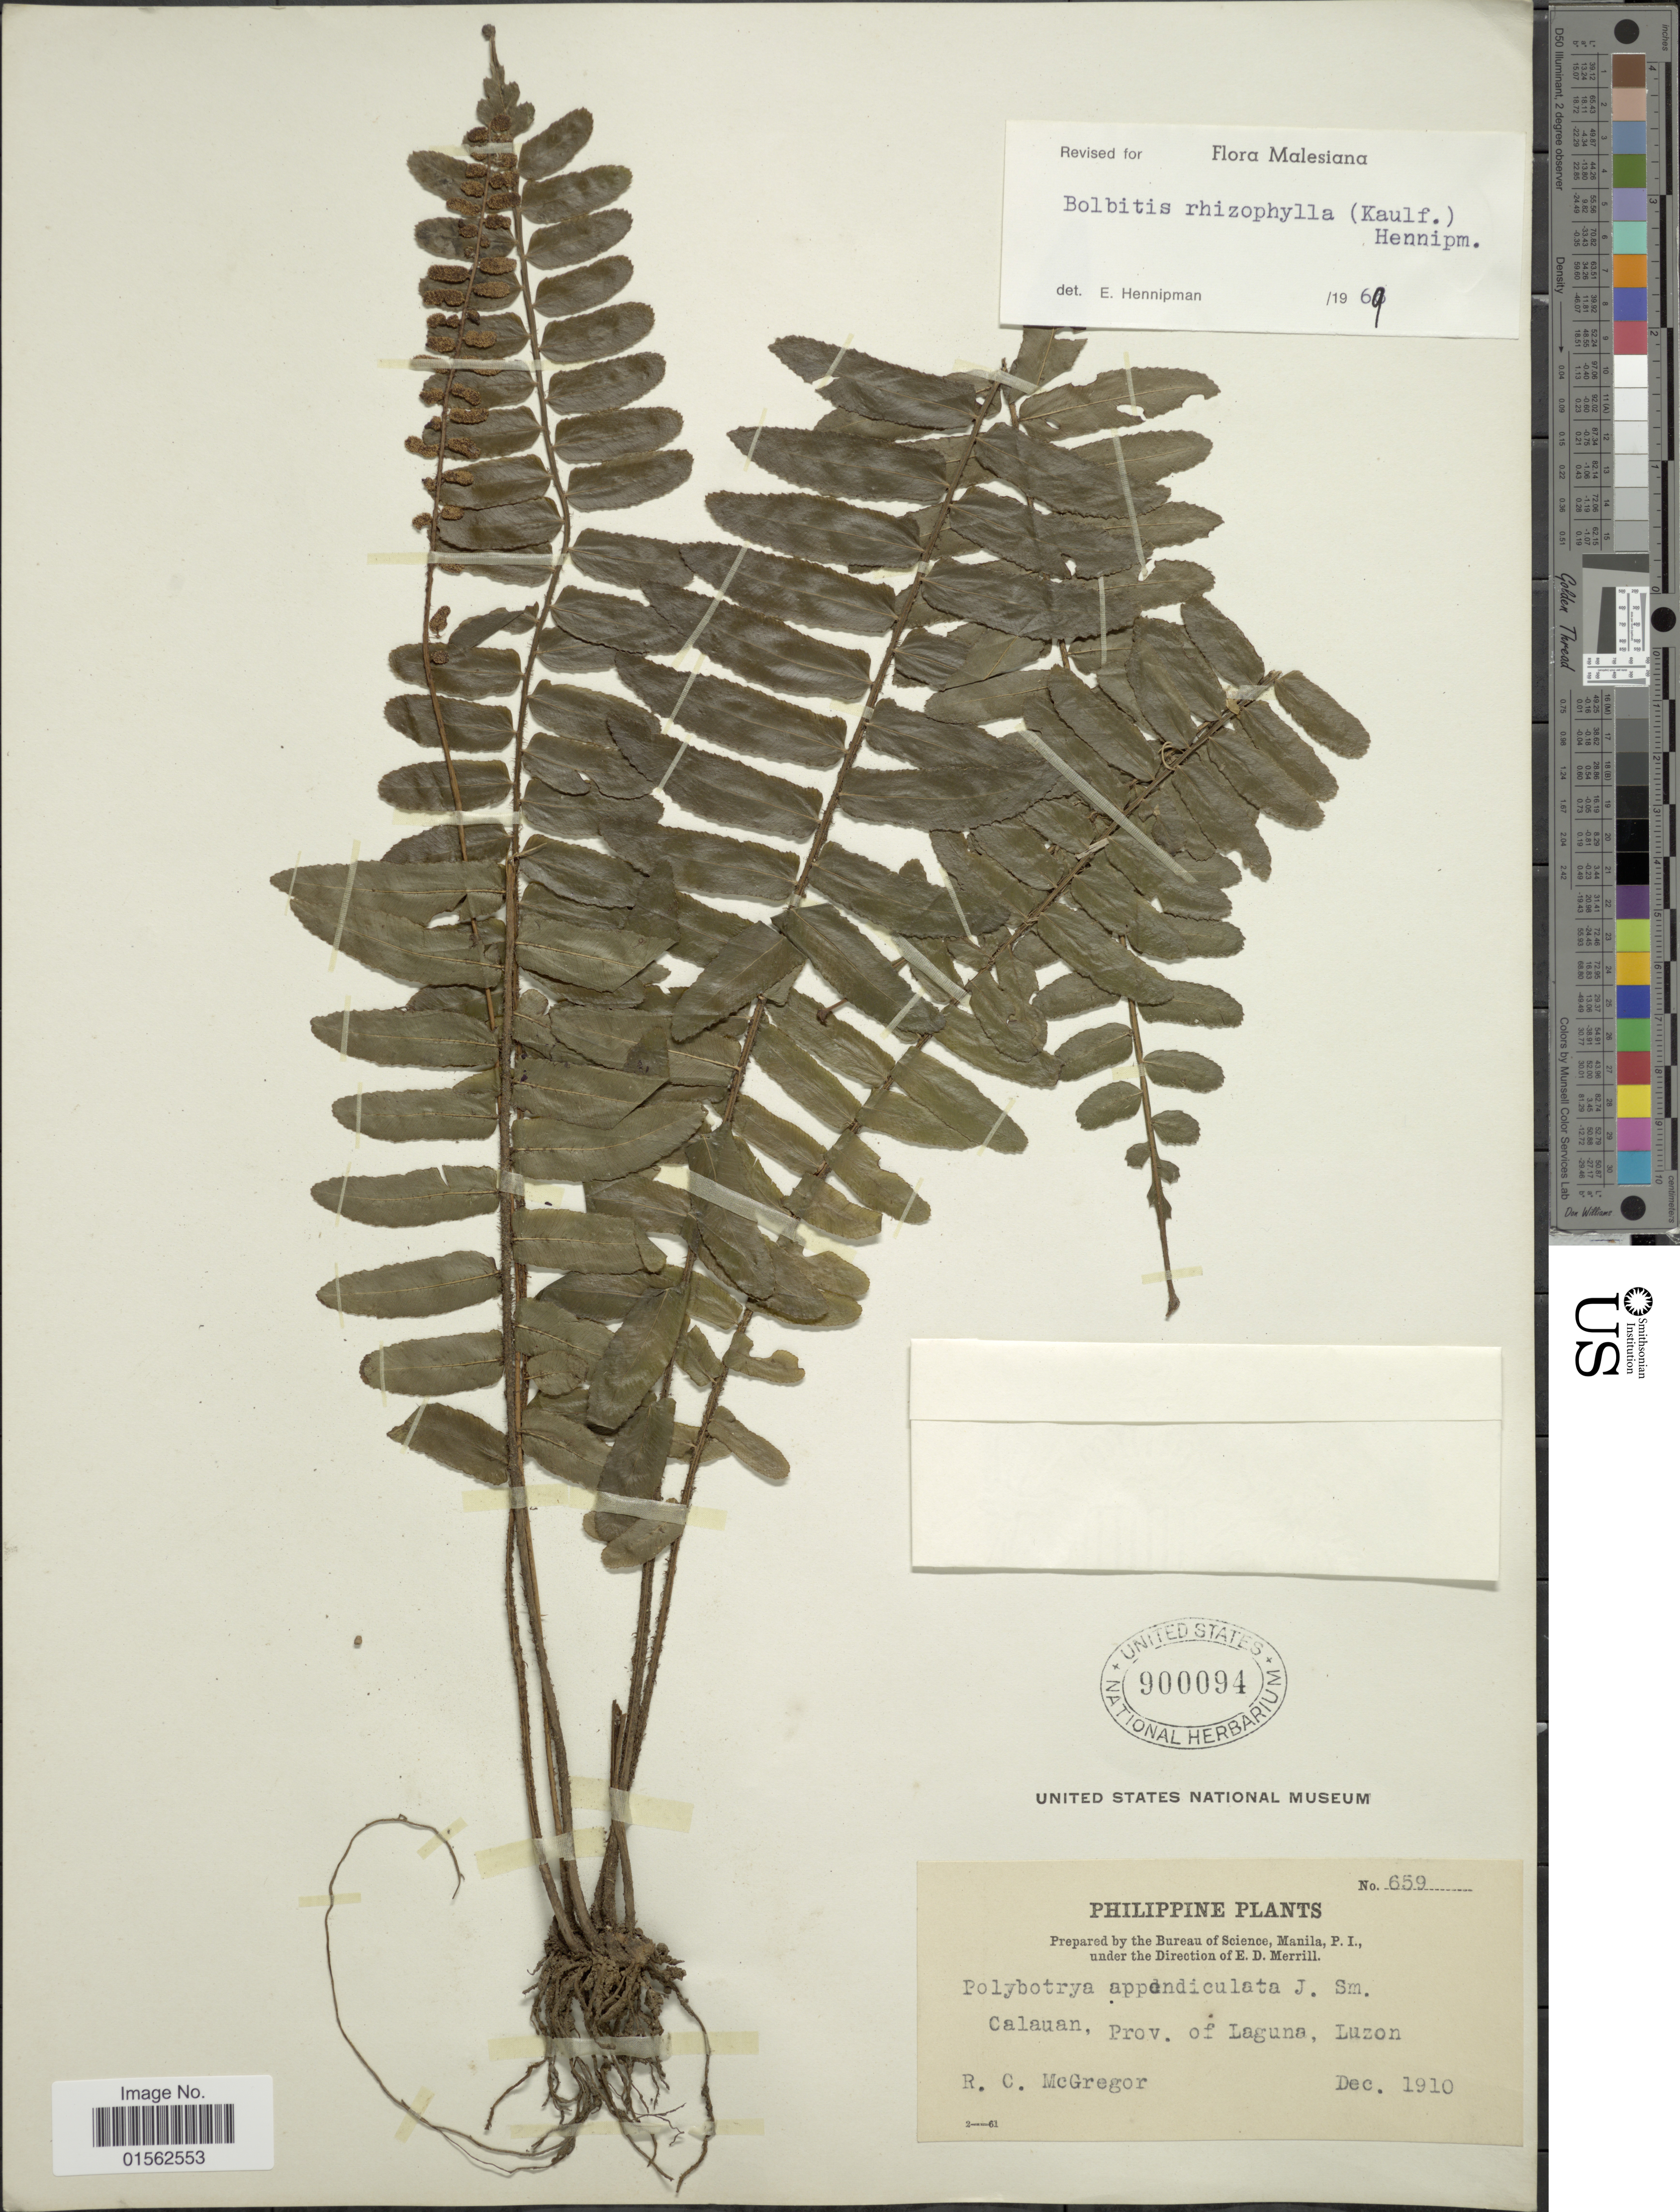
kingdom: Plantae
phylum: Tracheophyta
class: Polypodiopsida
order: Polypodiales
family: Dryopteridaceae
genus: Bolbitis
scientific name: Bolbitis rhizophylla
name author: (Kaulf.) Hennipman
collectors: R. C. McGregor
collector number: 659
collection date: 1910-12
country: Philippines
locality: Philippine, Calaucan, Prov. of Laguna, Luzon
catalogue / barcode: US 900094